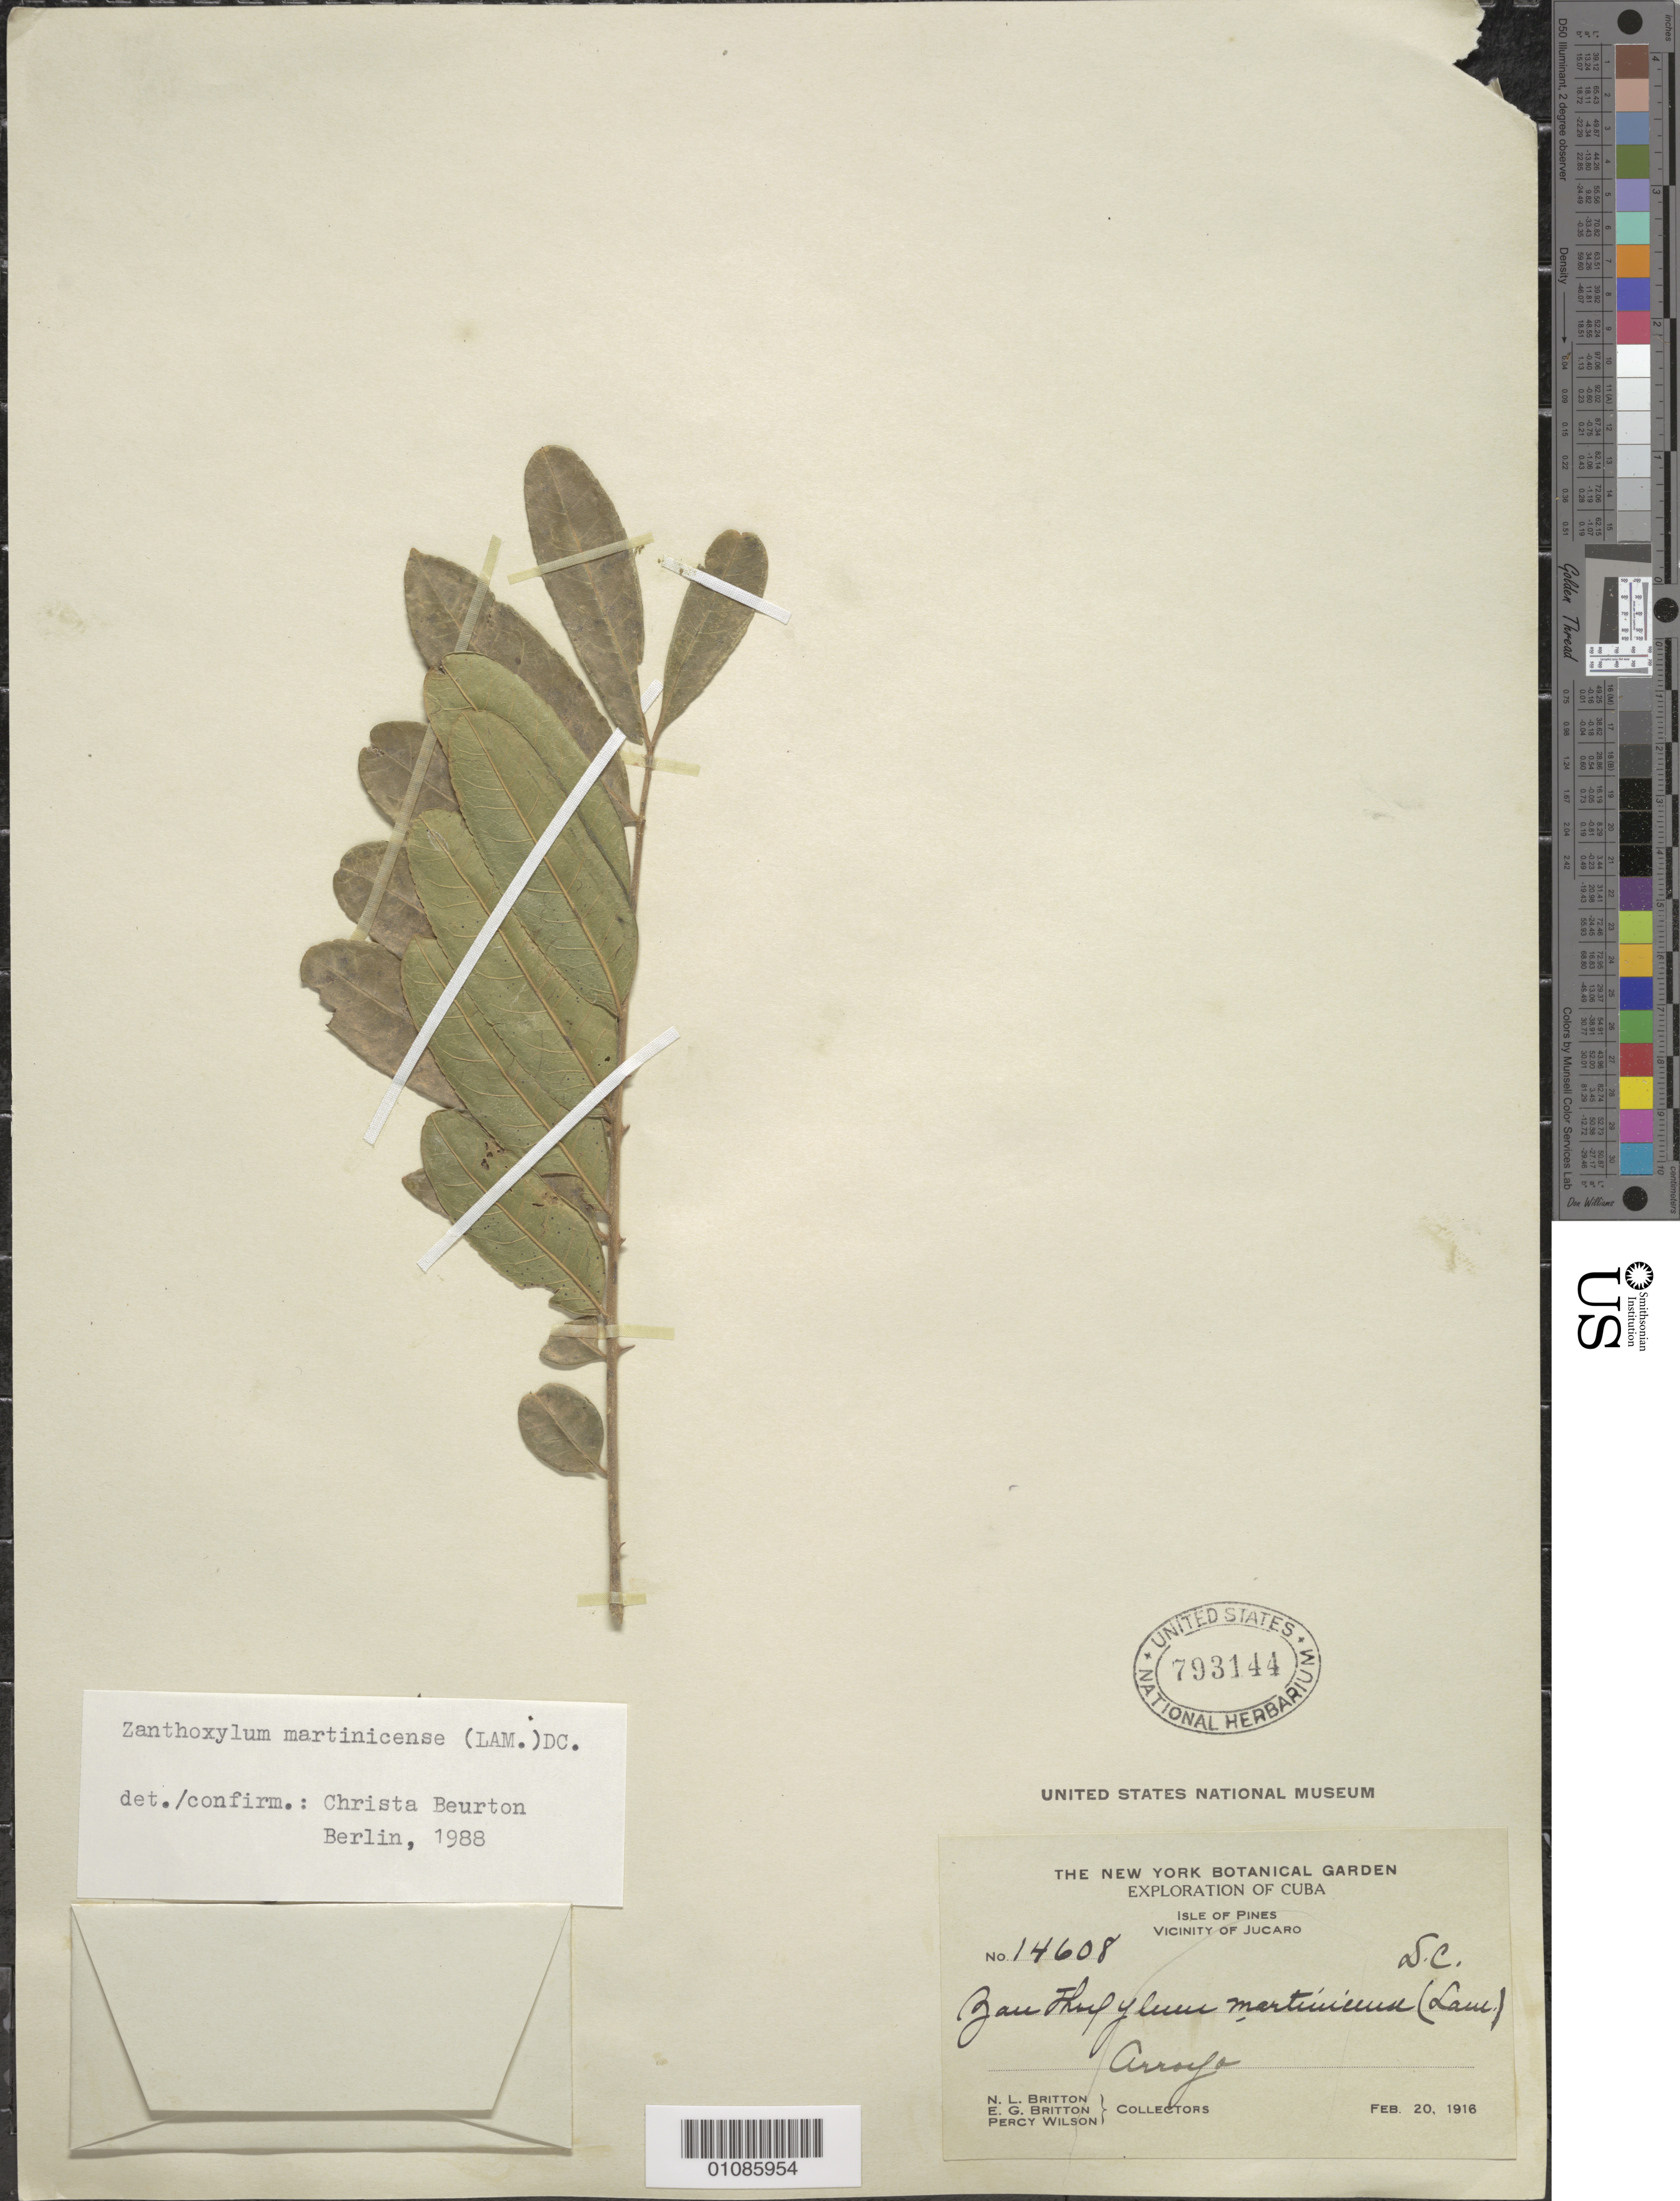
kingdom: Plantae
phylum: Tracheophyta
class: Magnoliopsida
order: Sapindales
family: Rutaceae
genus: Zanthoxylum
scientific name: Zanthoxylum martinicense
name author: (Lam.) DC.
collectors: N. Britton, E. G. Britton & P. Wilson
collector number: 14608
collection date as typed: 20 Feb 1916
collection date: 1916-02-20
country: Cuba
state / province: Isla de La Juventud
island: Isla de la Juventud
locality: Isle of Pines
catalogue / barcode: US 793144